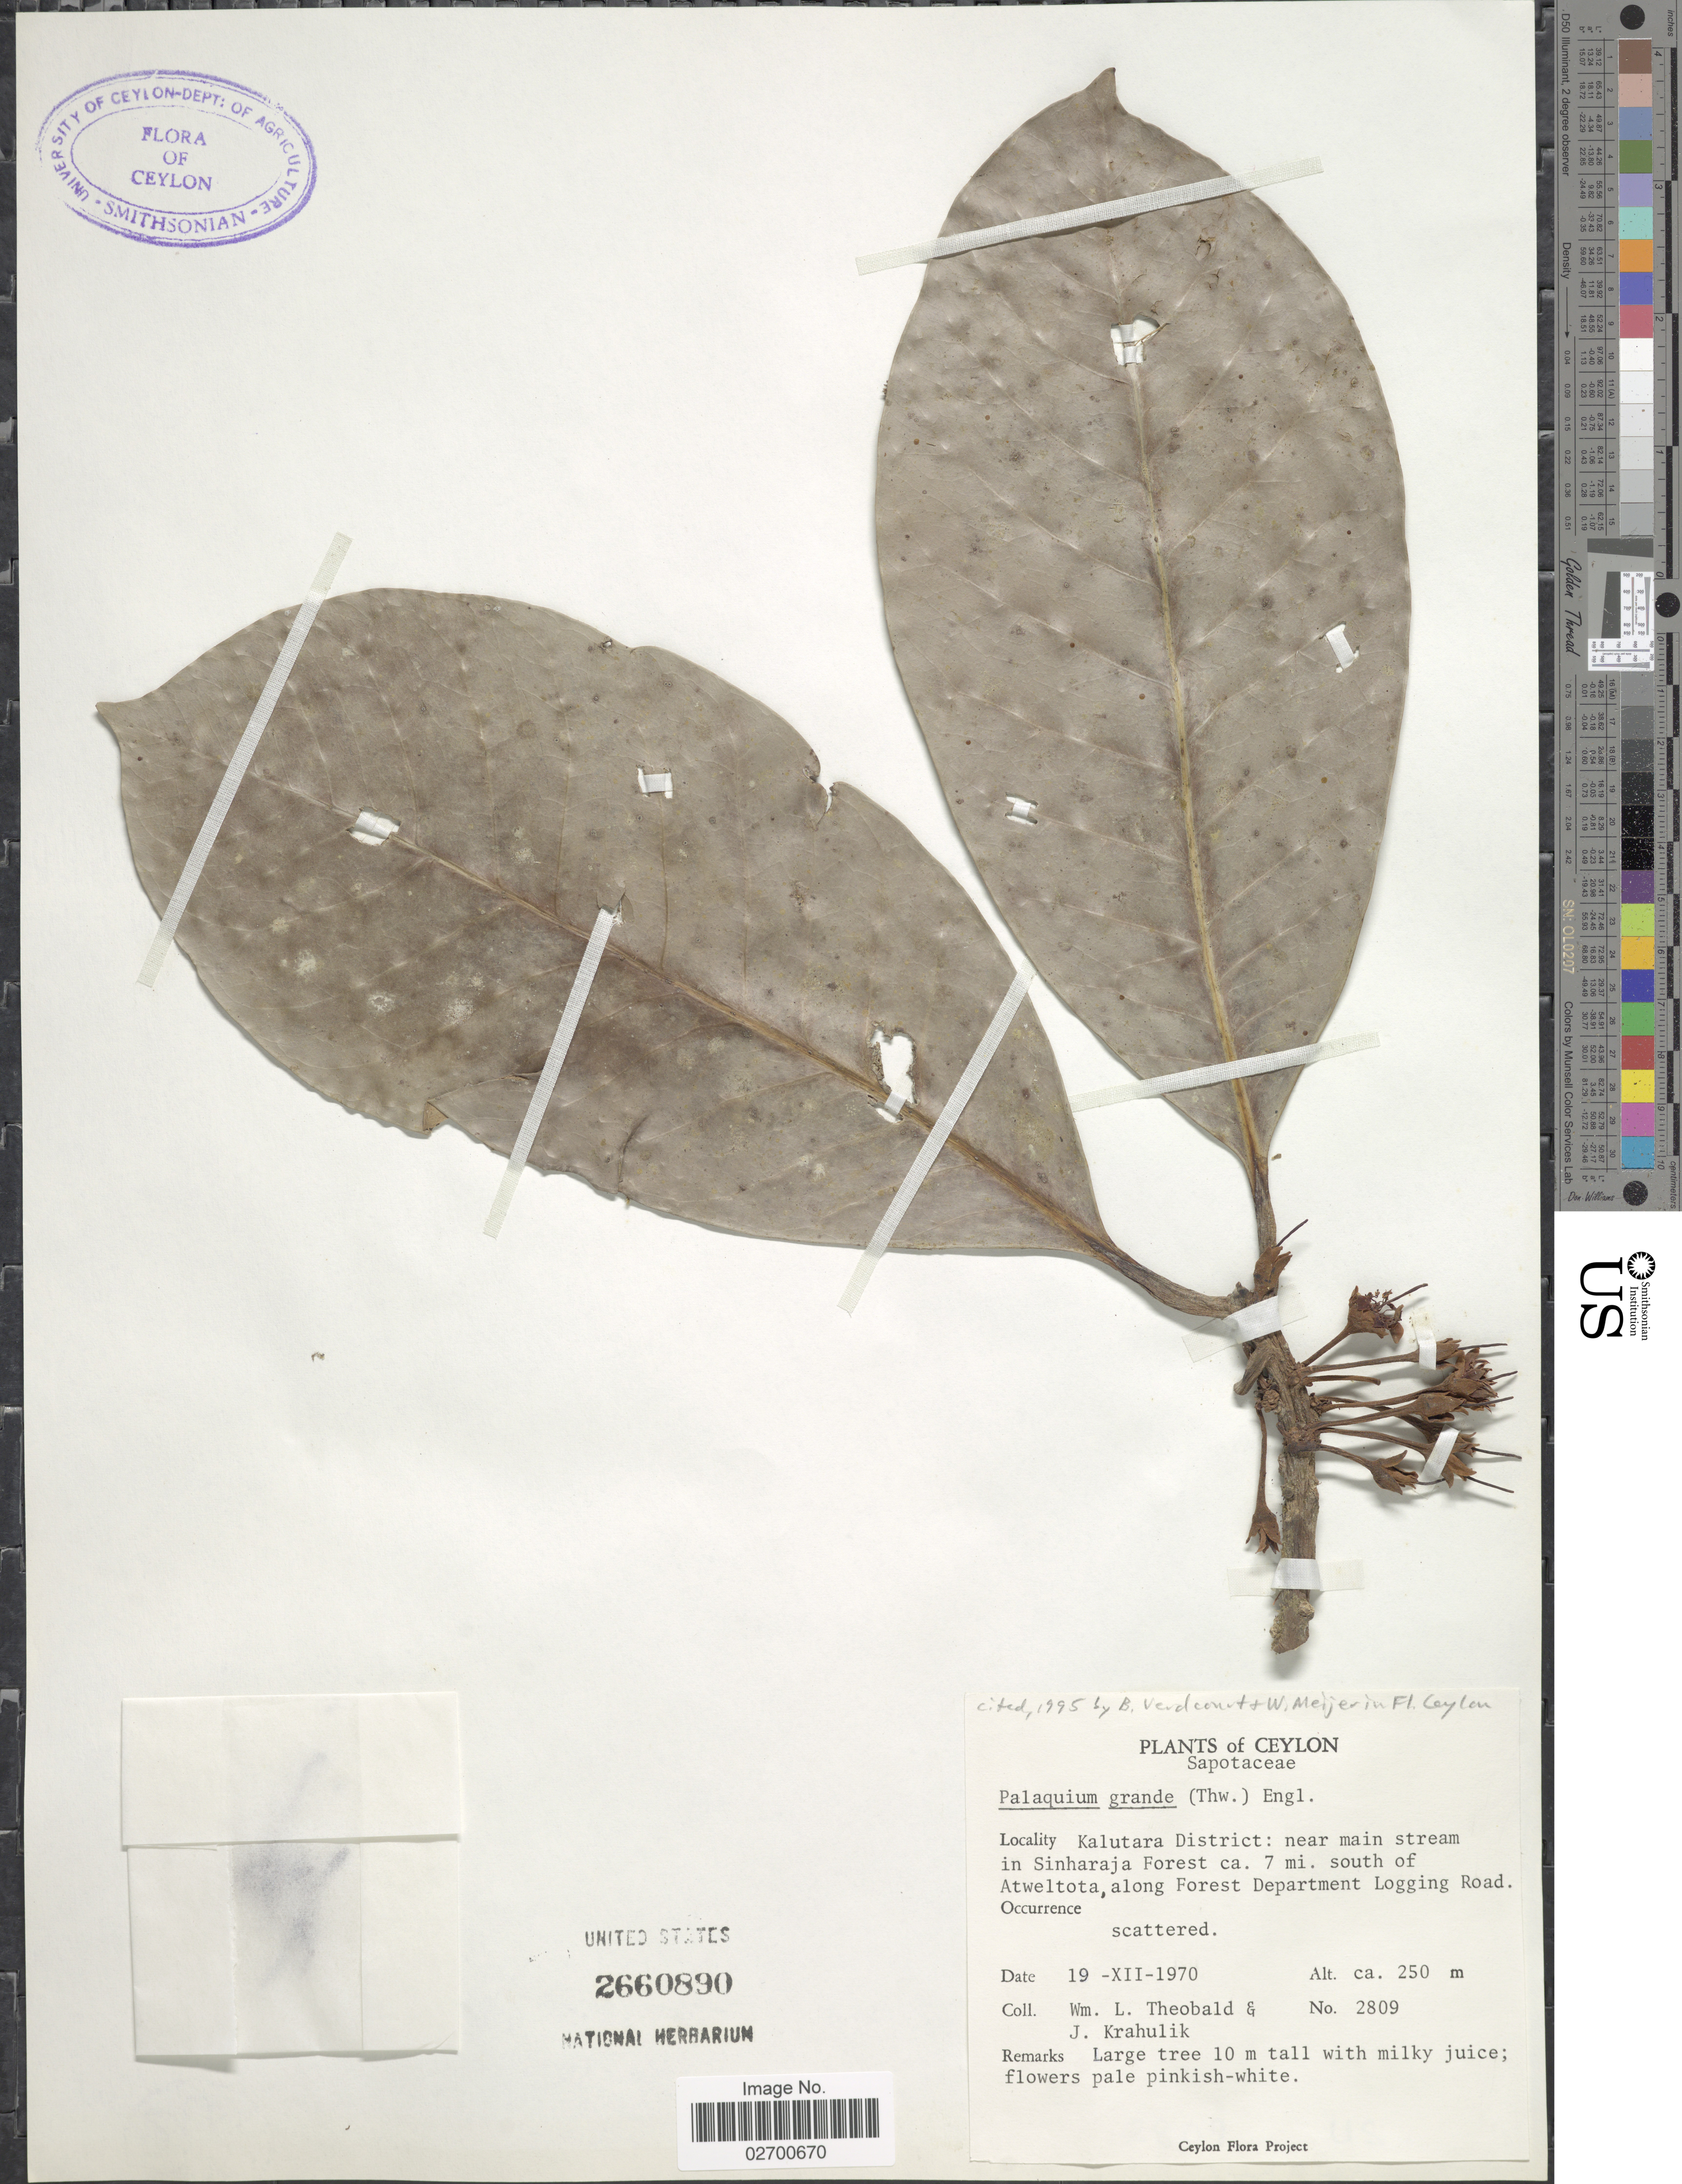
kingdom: Plantae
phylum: Tracheophyta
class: Magnoliopsida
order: Ericales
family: Sapotaceae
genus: Palaquium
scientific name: Palaquium grande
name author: (Thwaites) Engl.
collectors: W. L. Theobald & J. Krahulik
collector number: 2809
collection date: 1970-12-19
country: Sri Lanka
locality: Kalutara District: near main stream in Sinharaja Forest ca. 7 mi. south of Atweltota, along Forest Department Logging Road. Ceylon.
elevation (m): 250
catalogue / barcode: US 2660890